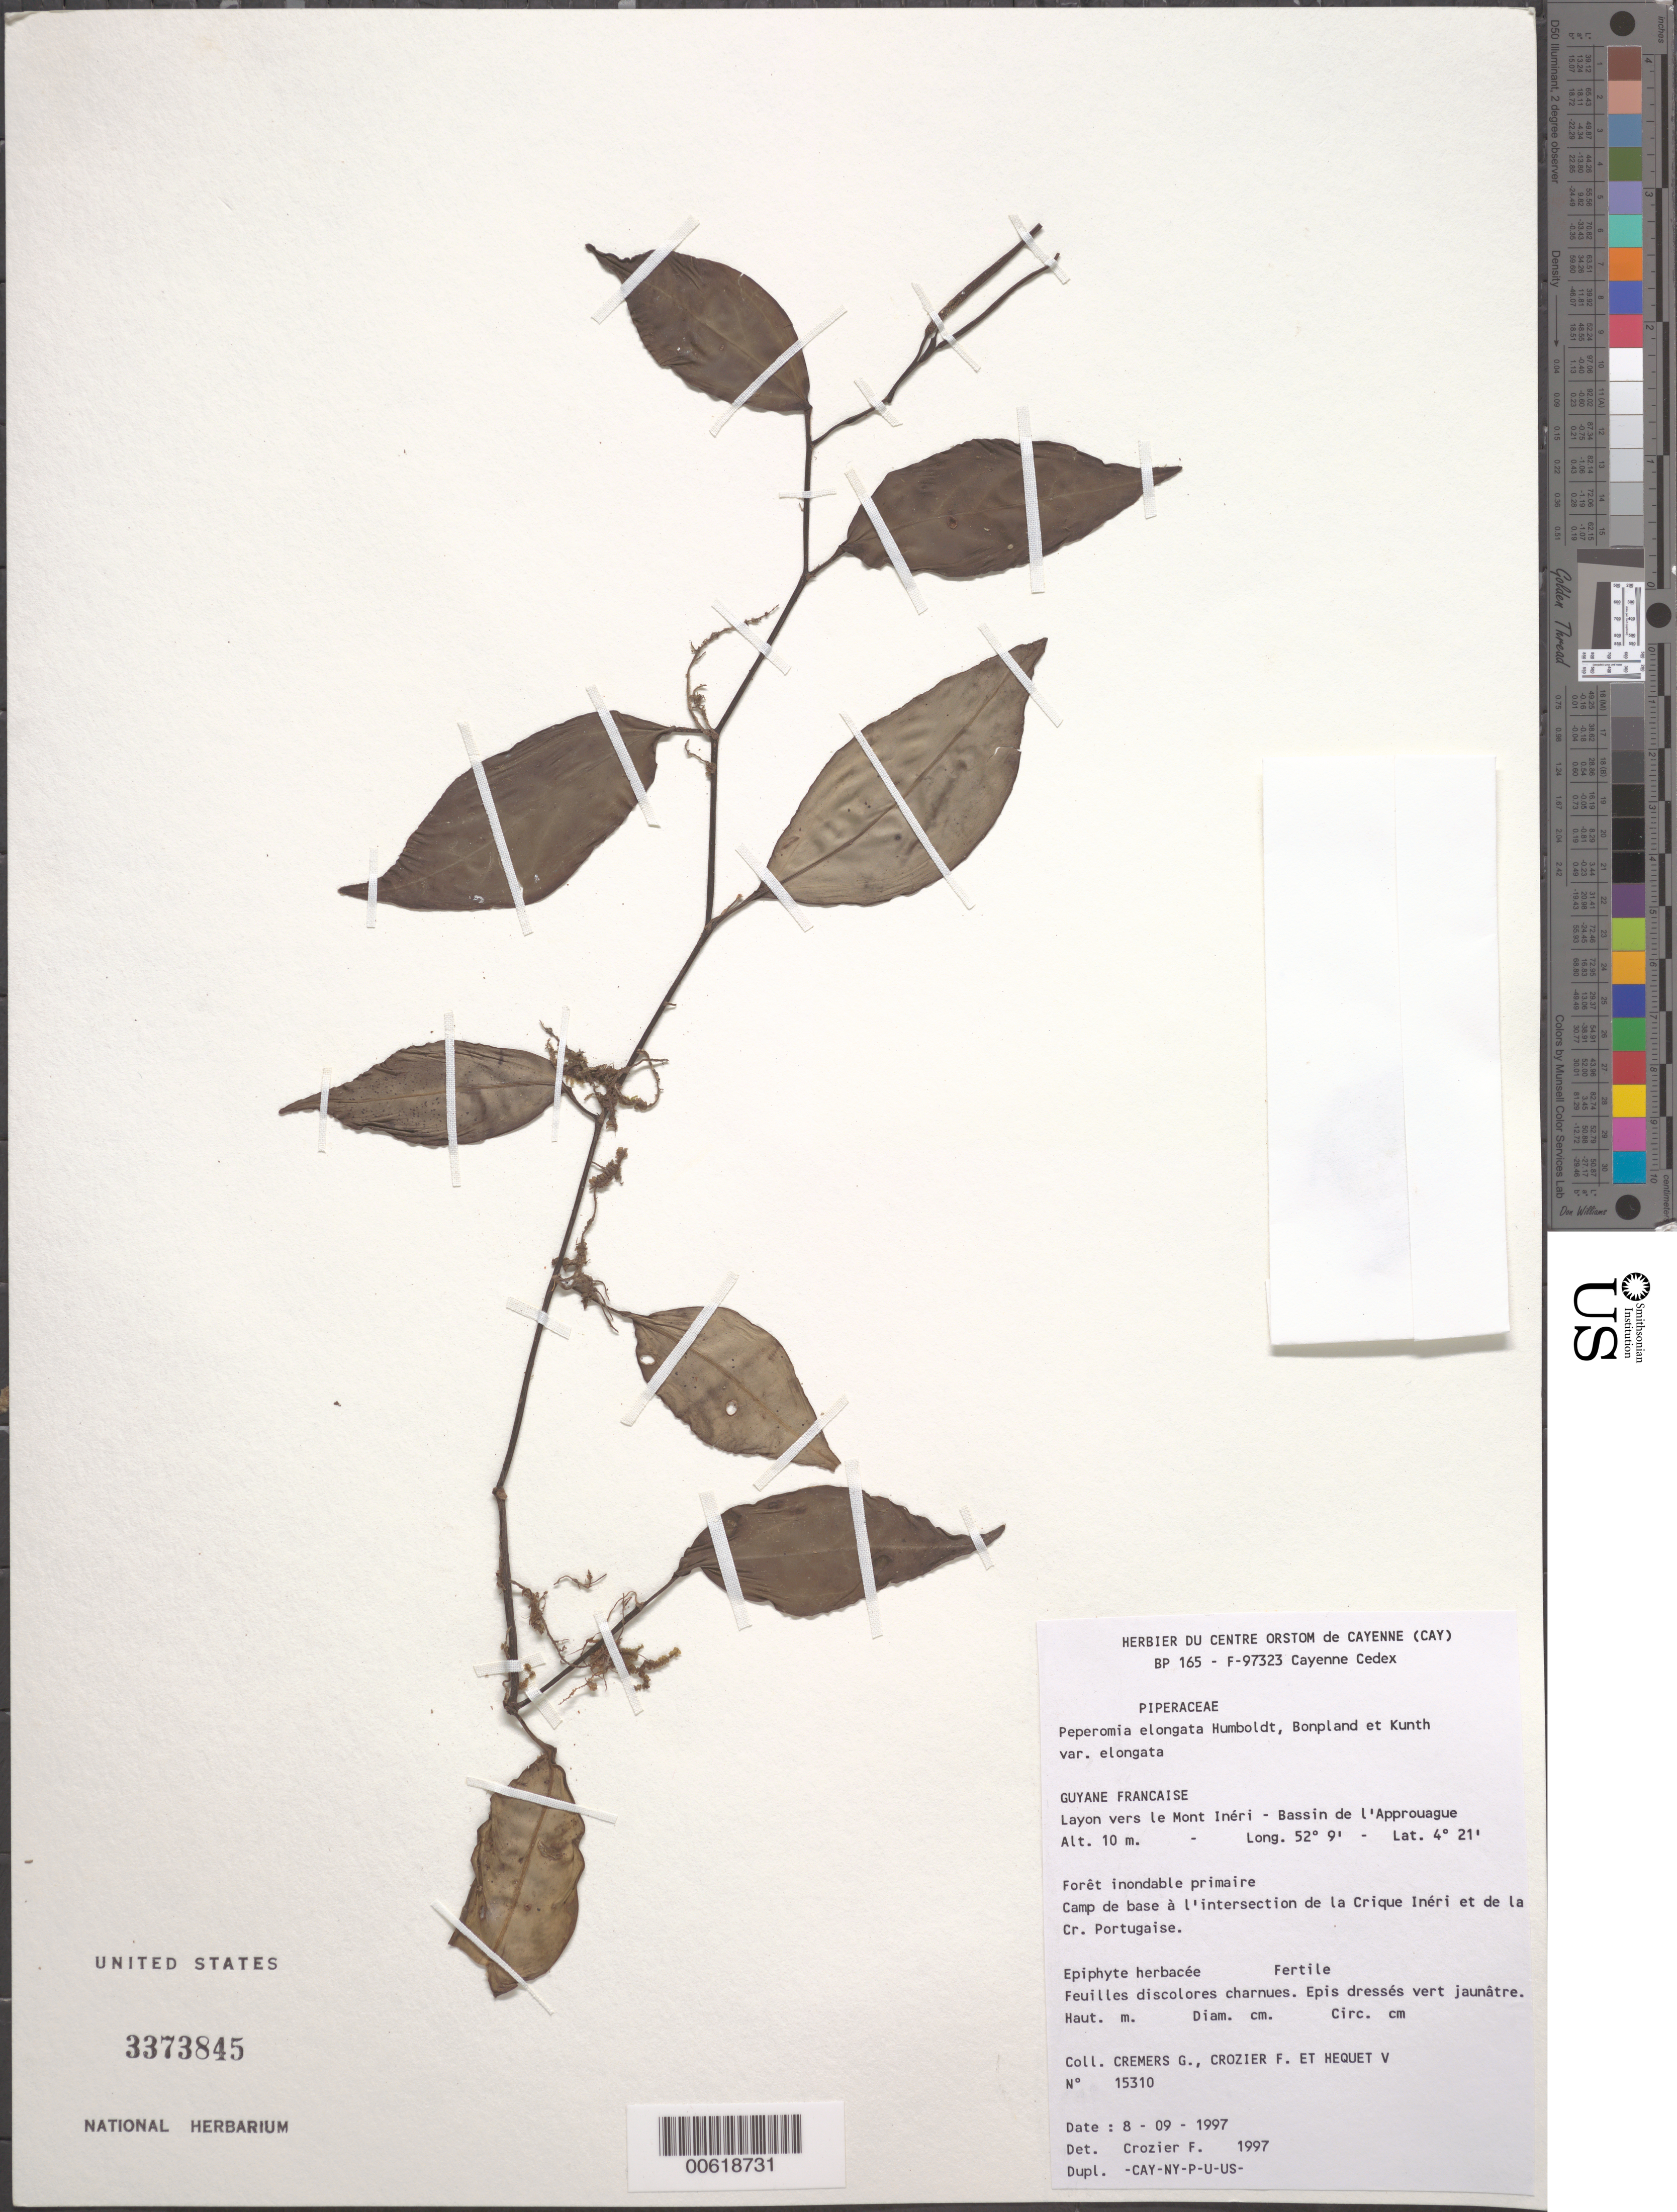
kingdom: Plantae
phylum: Tracheophyta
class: Magnoliopsida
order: Piperales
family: Piperaceae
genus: Peperomia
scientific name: Peperomia elongata var. elongata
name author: Kunth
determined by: Crozier, F.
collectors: G. Cremers, F. Crozier & V. Hequet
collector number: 15310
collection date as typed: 8-Sep-97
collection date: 1997-09-08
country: French Guiana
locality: Mont Inéri, Bassin de l'Approuague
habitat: Primary forest, inundated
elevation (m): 10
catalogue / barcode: US 3373845